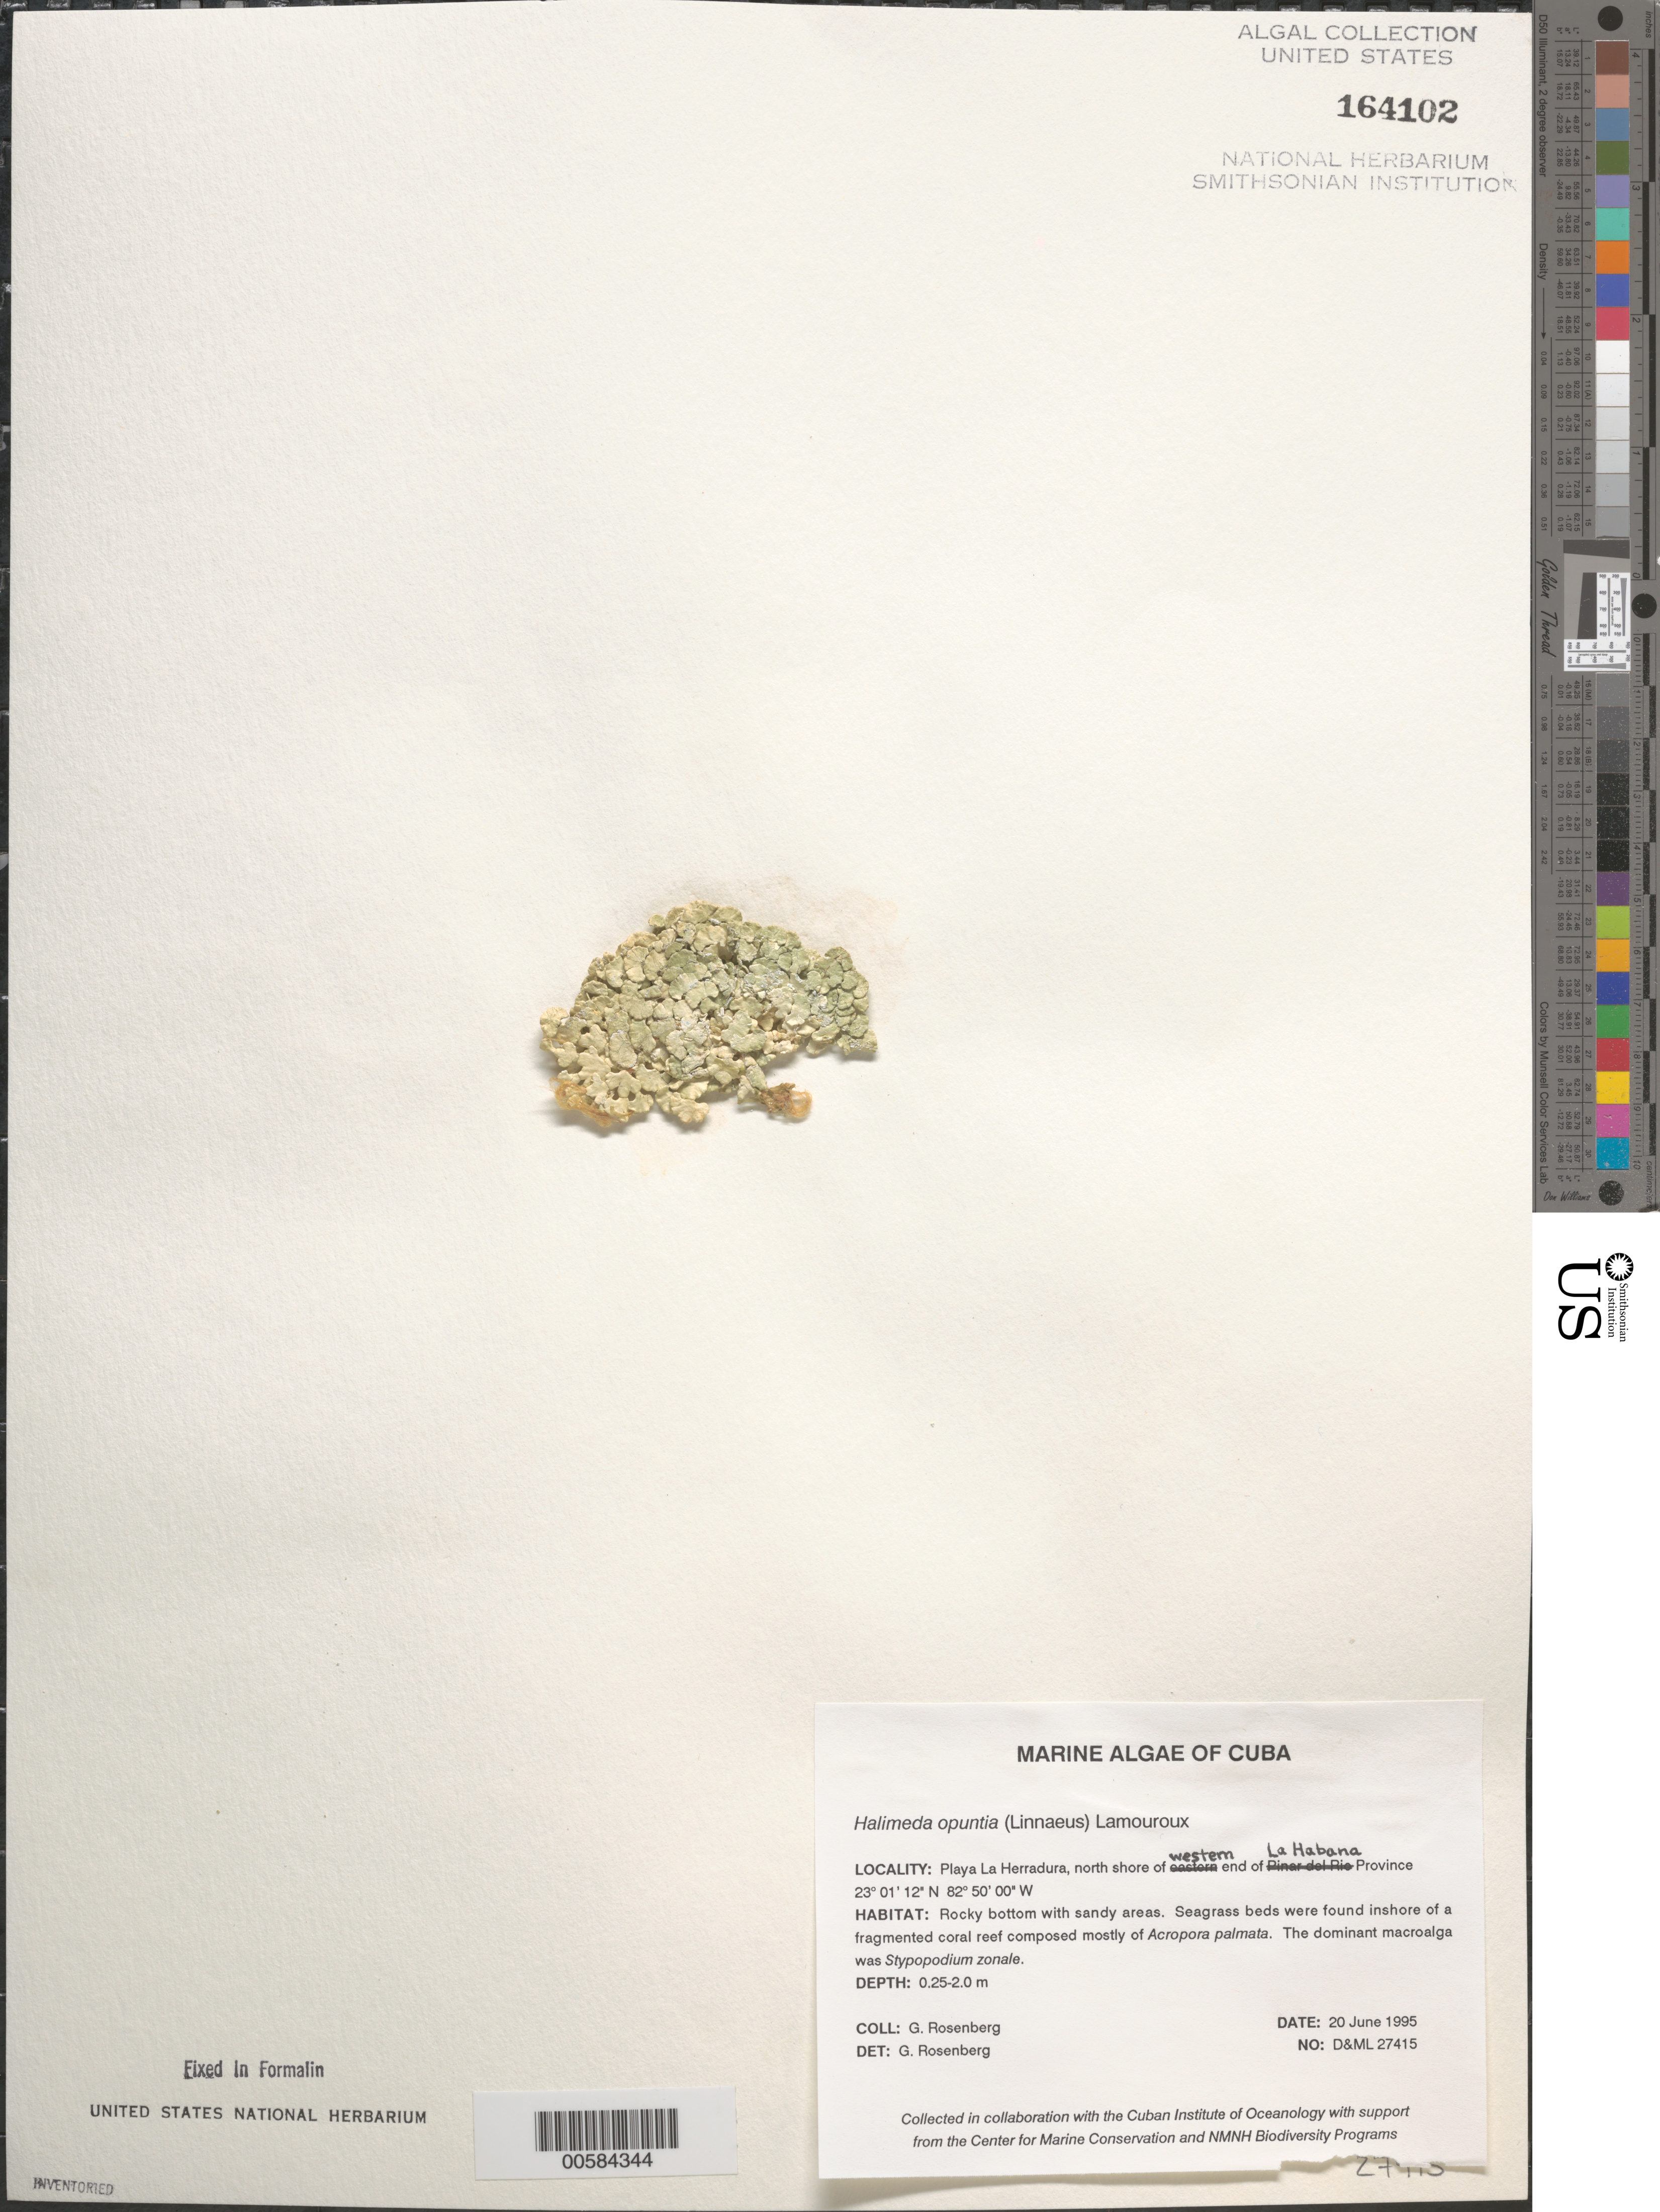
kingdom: Plantae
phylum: Chlorophyta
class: Ulvophyceae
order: Bryopsidales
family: Halimedaceae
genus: Halimeda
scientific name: Halimeda opuntia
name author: (L.) J.V.Lamouroux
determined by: Rosenberg, G.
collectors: G. Rosenberg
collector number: D&ML 27415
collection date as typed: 20 Jun 1995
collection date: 1995-06-20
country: Cuba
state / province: La Habana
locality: Playa la herradura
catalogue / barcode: US 164102